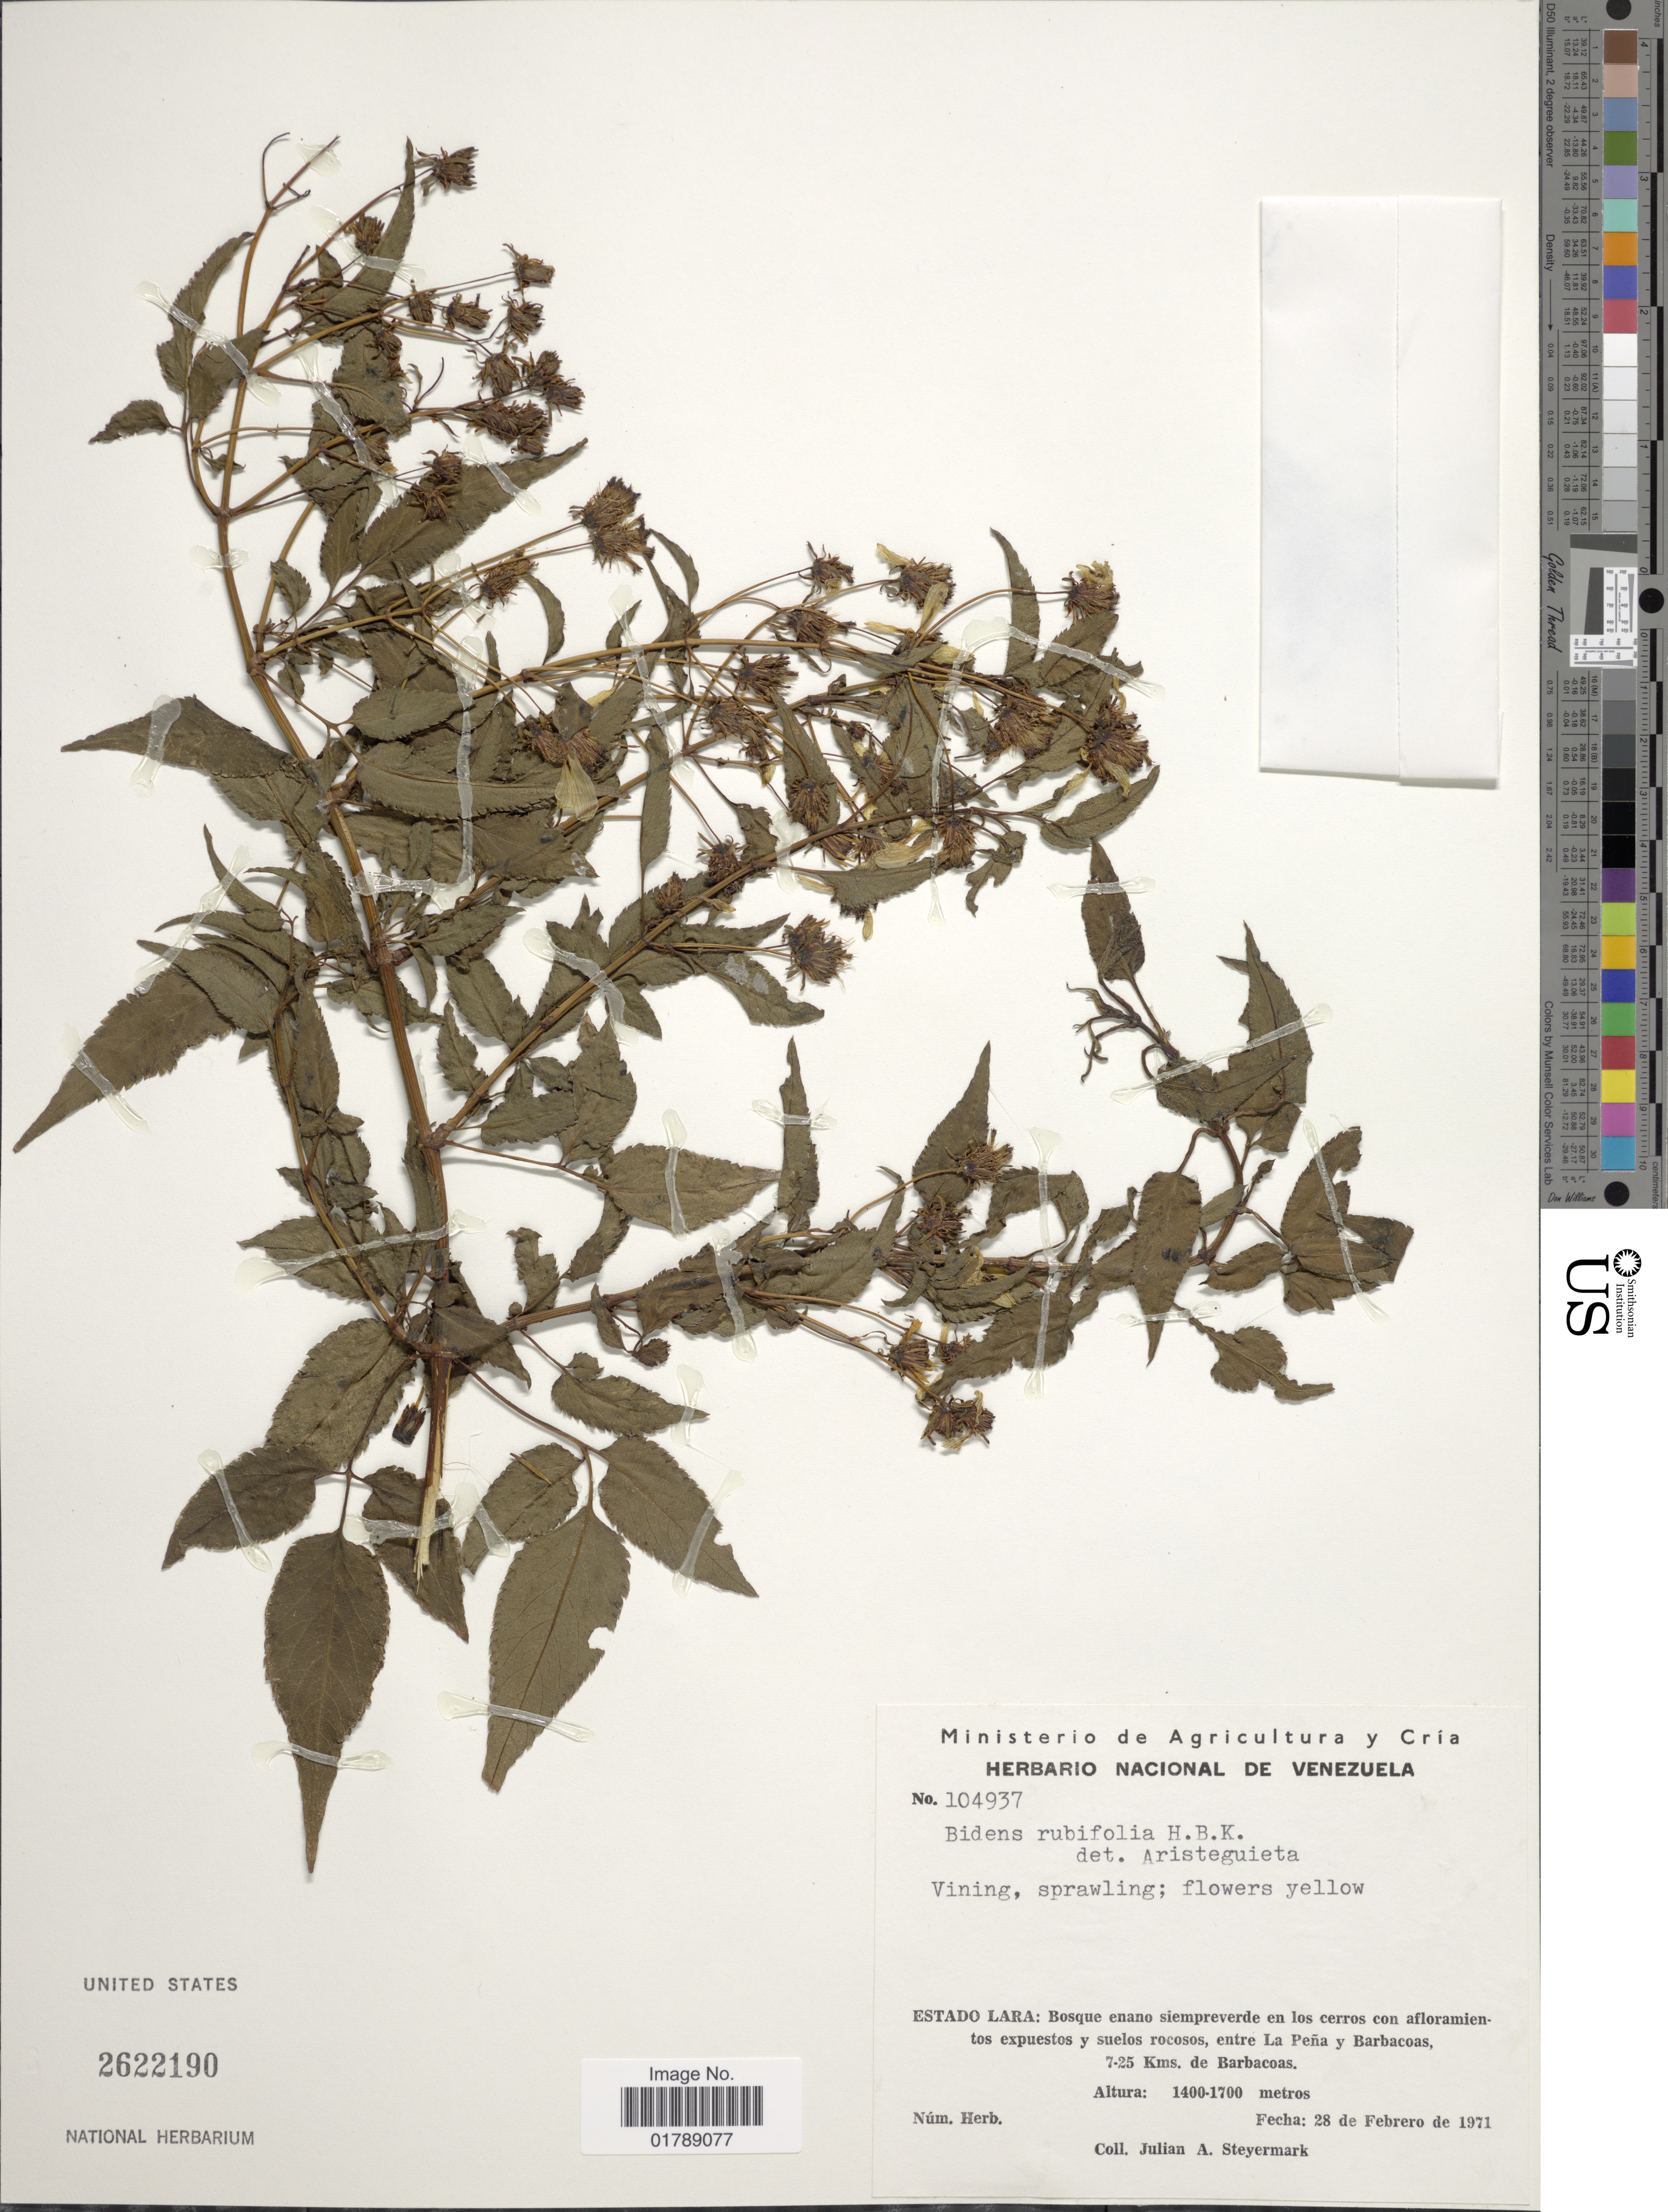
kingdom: Plantae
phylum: Tracheophyta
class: Magnoliopsida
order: Asterales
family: Asteraceae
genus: Bidens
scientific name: Bidens squarrosa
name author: Kunth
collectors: J. Steyermark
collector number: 104937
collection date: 1971-02-28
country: Venezuela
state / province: Lara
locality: Entre La Peña y Barbacoas, 7-25 Kms. de Barbacoas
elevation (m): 1400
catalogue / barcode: US 2622190